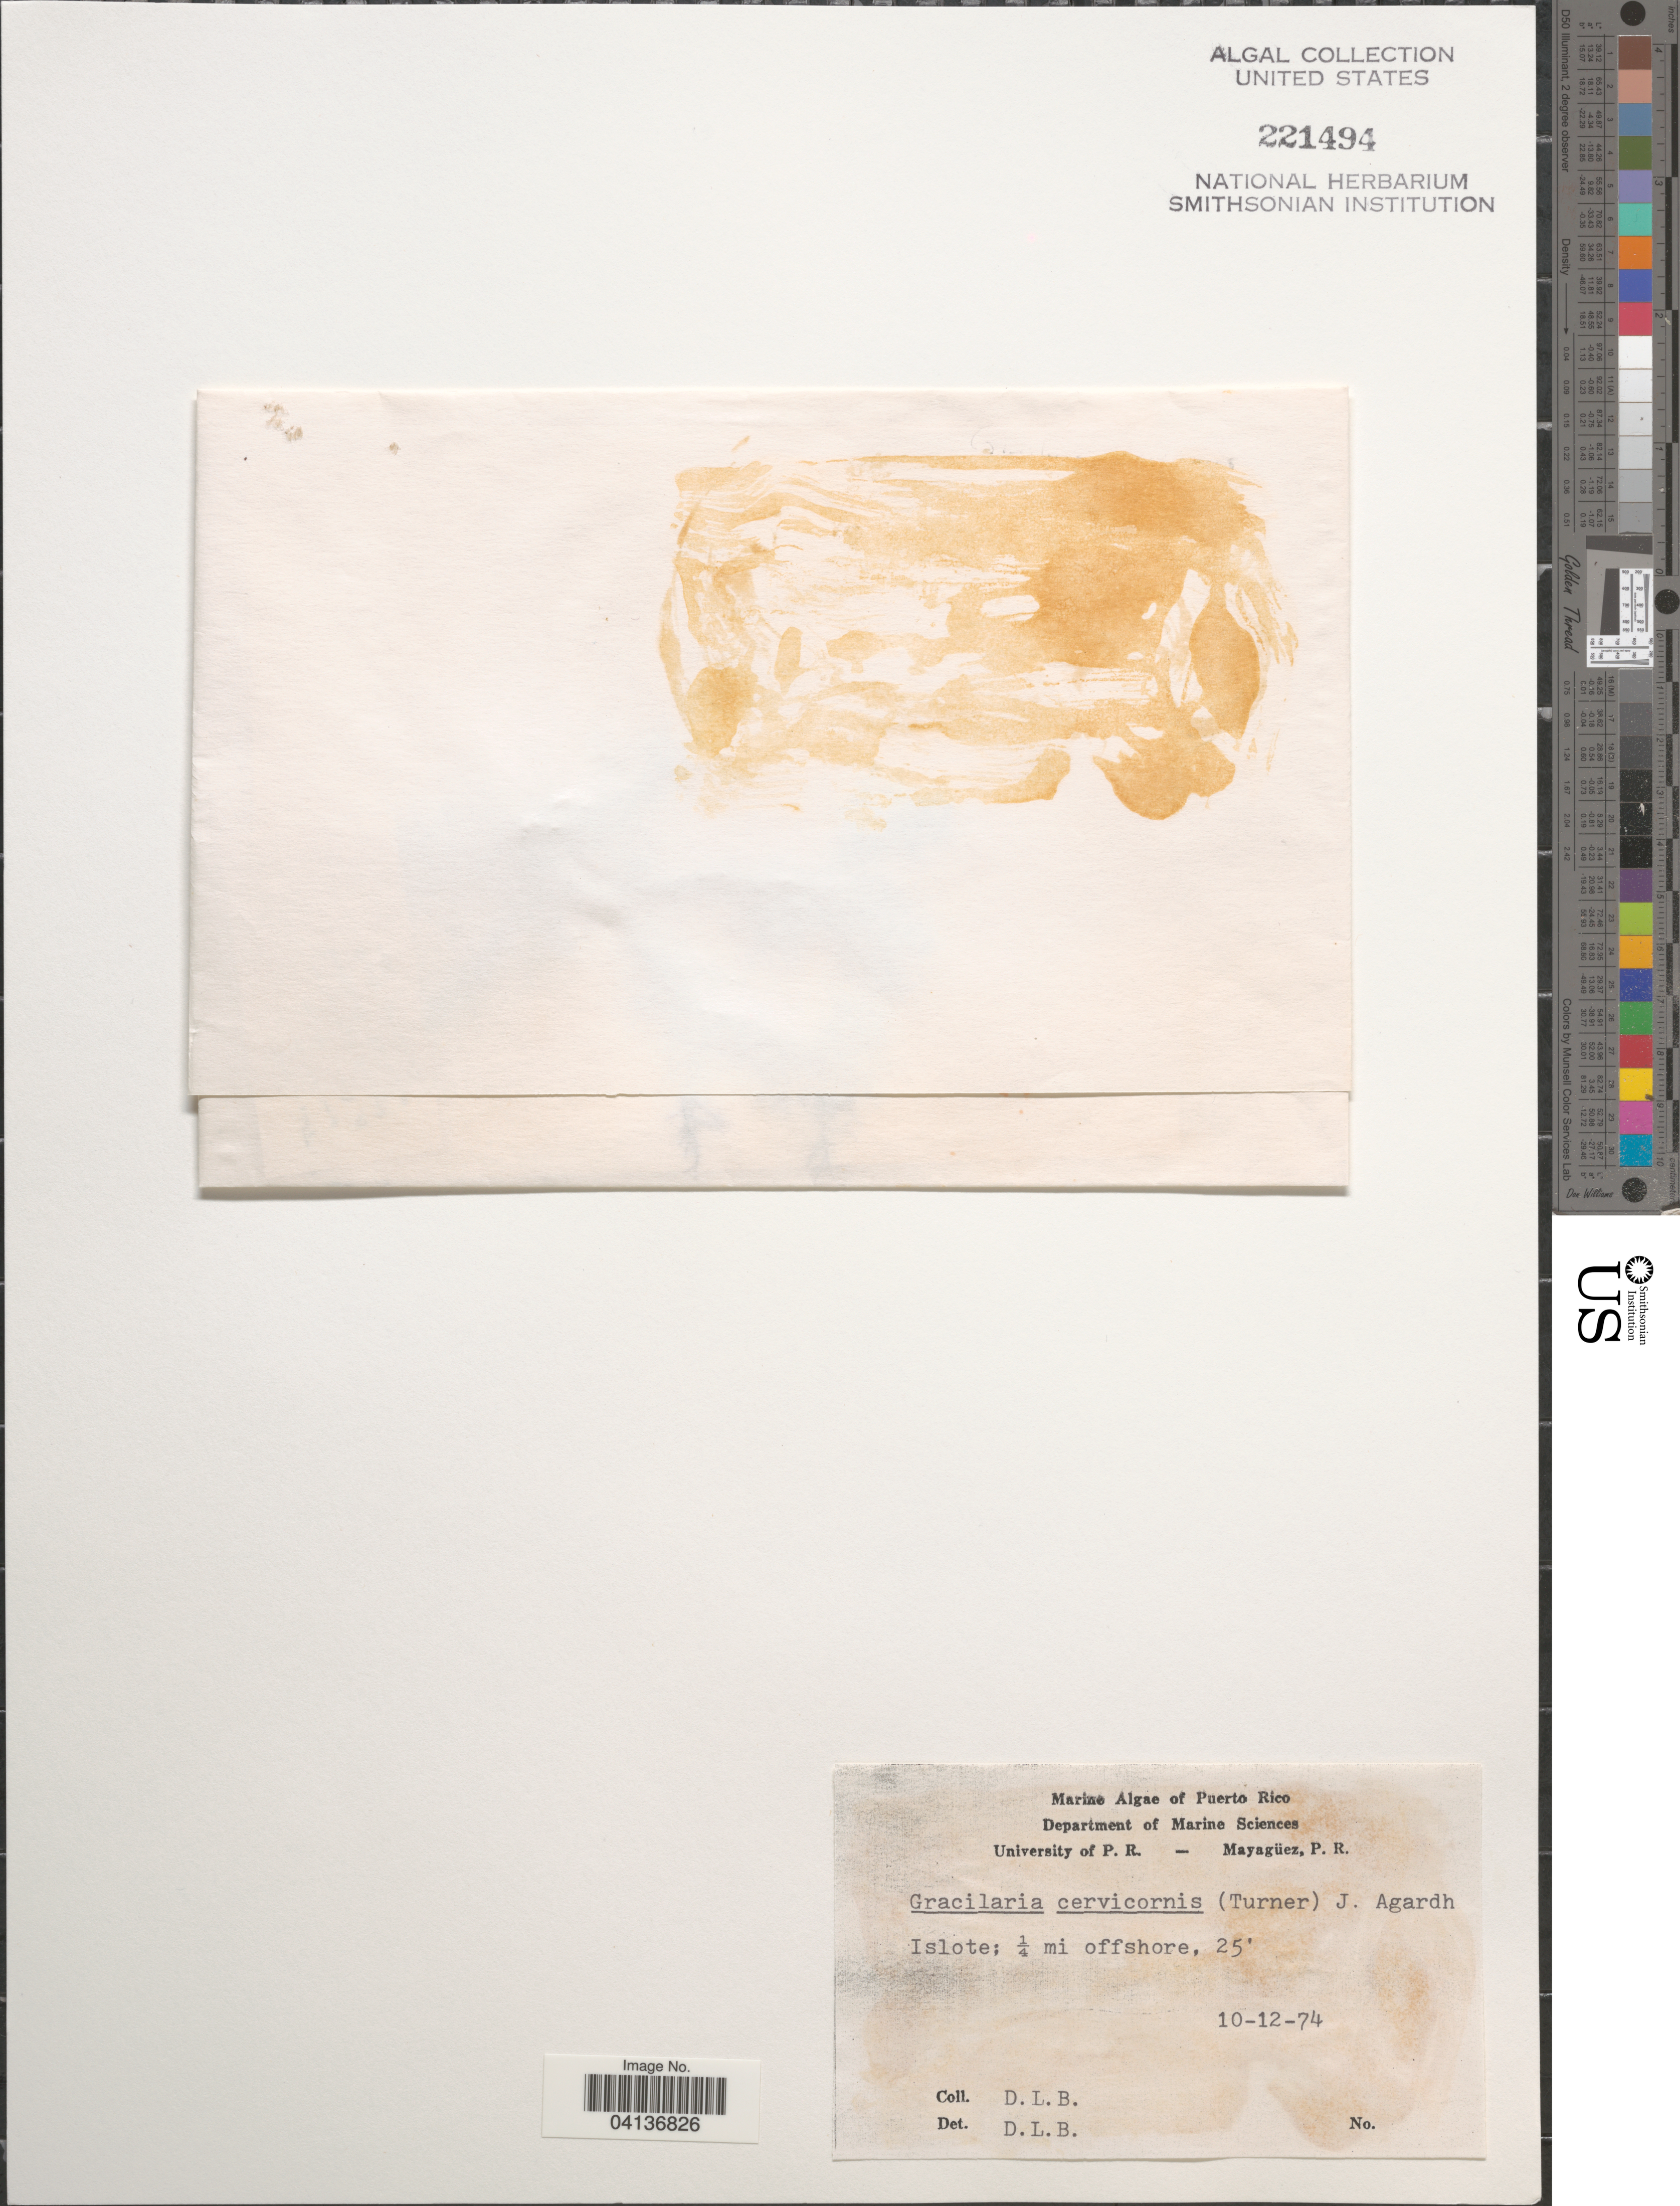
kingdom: Plantae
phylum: Rhodophyta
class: Florideophyceae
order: Gracilariales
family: Gracilariaceae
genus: Gracilaria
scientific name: Gracilaria cervicornis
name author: (Turner) J. Agardh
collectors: D. L. B.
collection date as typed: Transcribed d/m/y: 10/12/74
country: Puerto Rico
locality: Islote; ¼ mi offshore.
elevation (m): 8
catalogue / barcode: US 221494